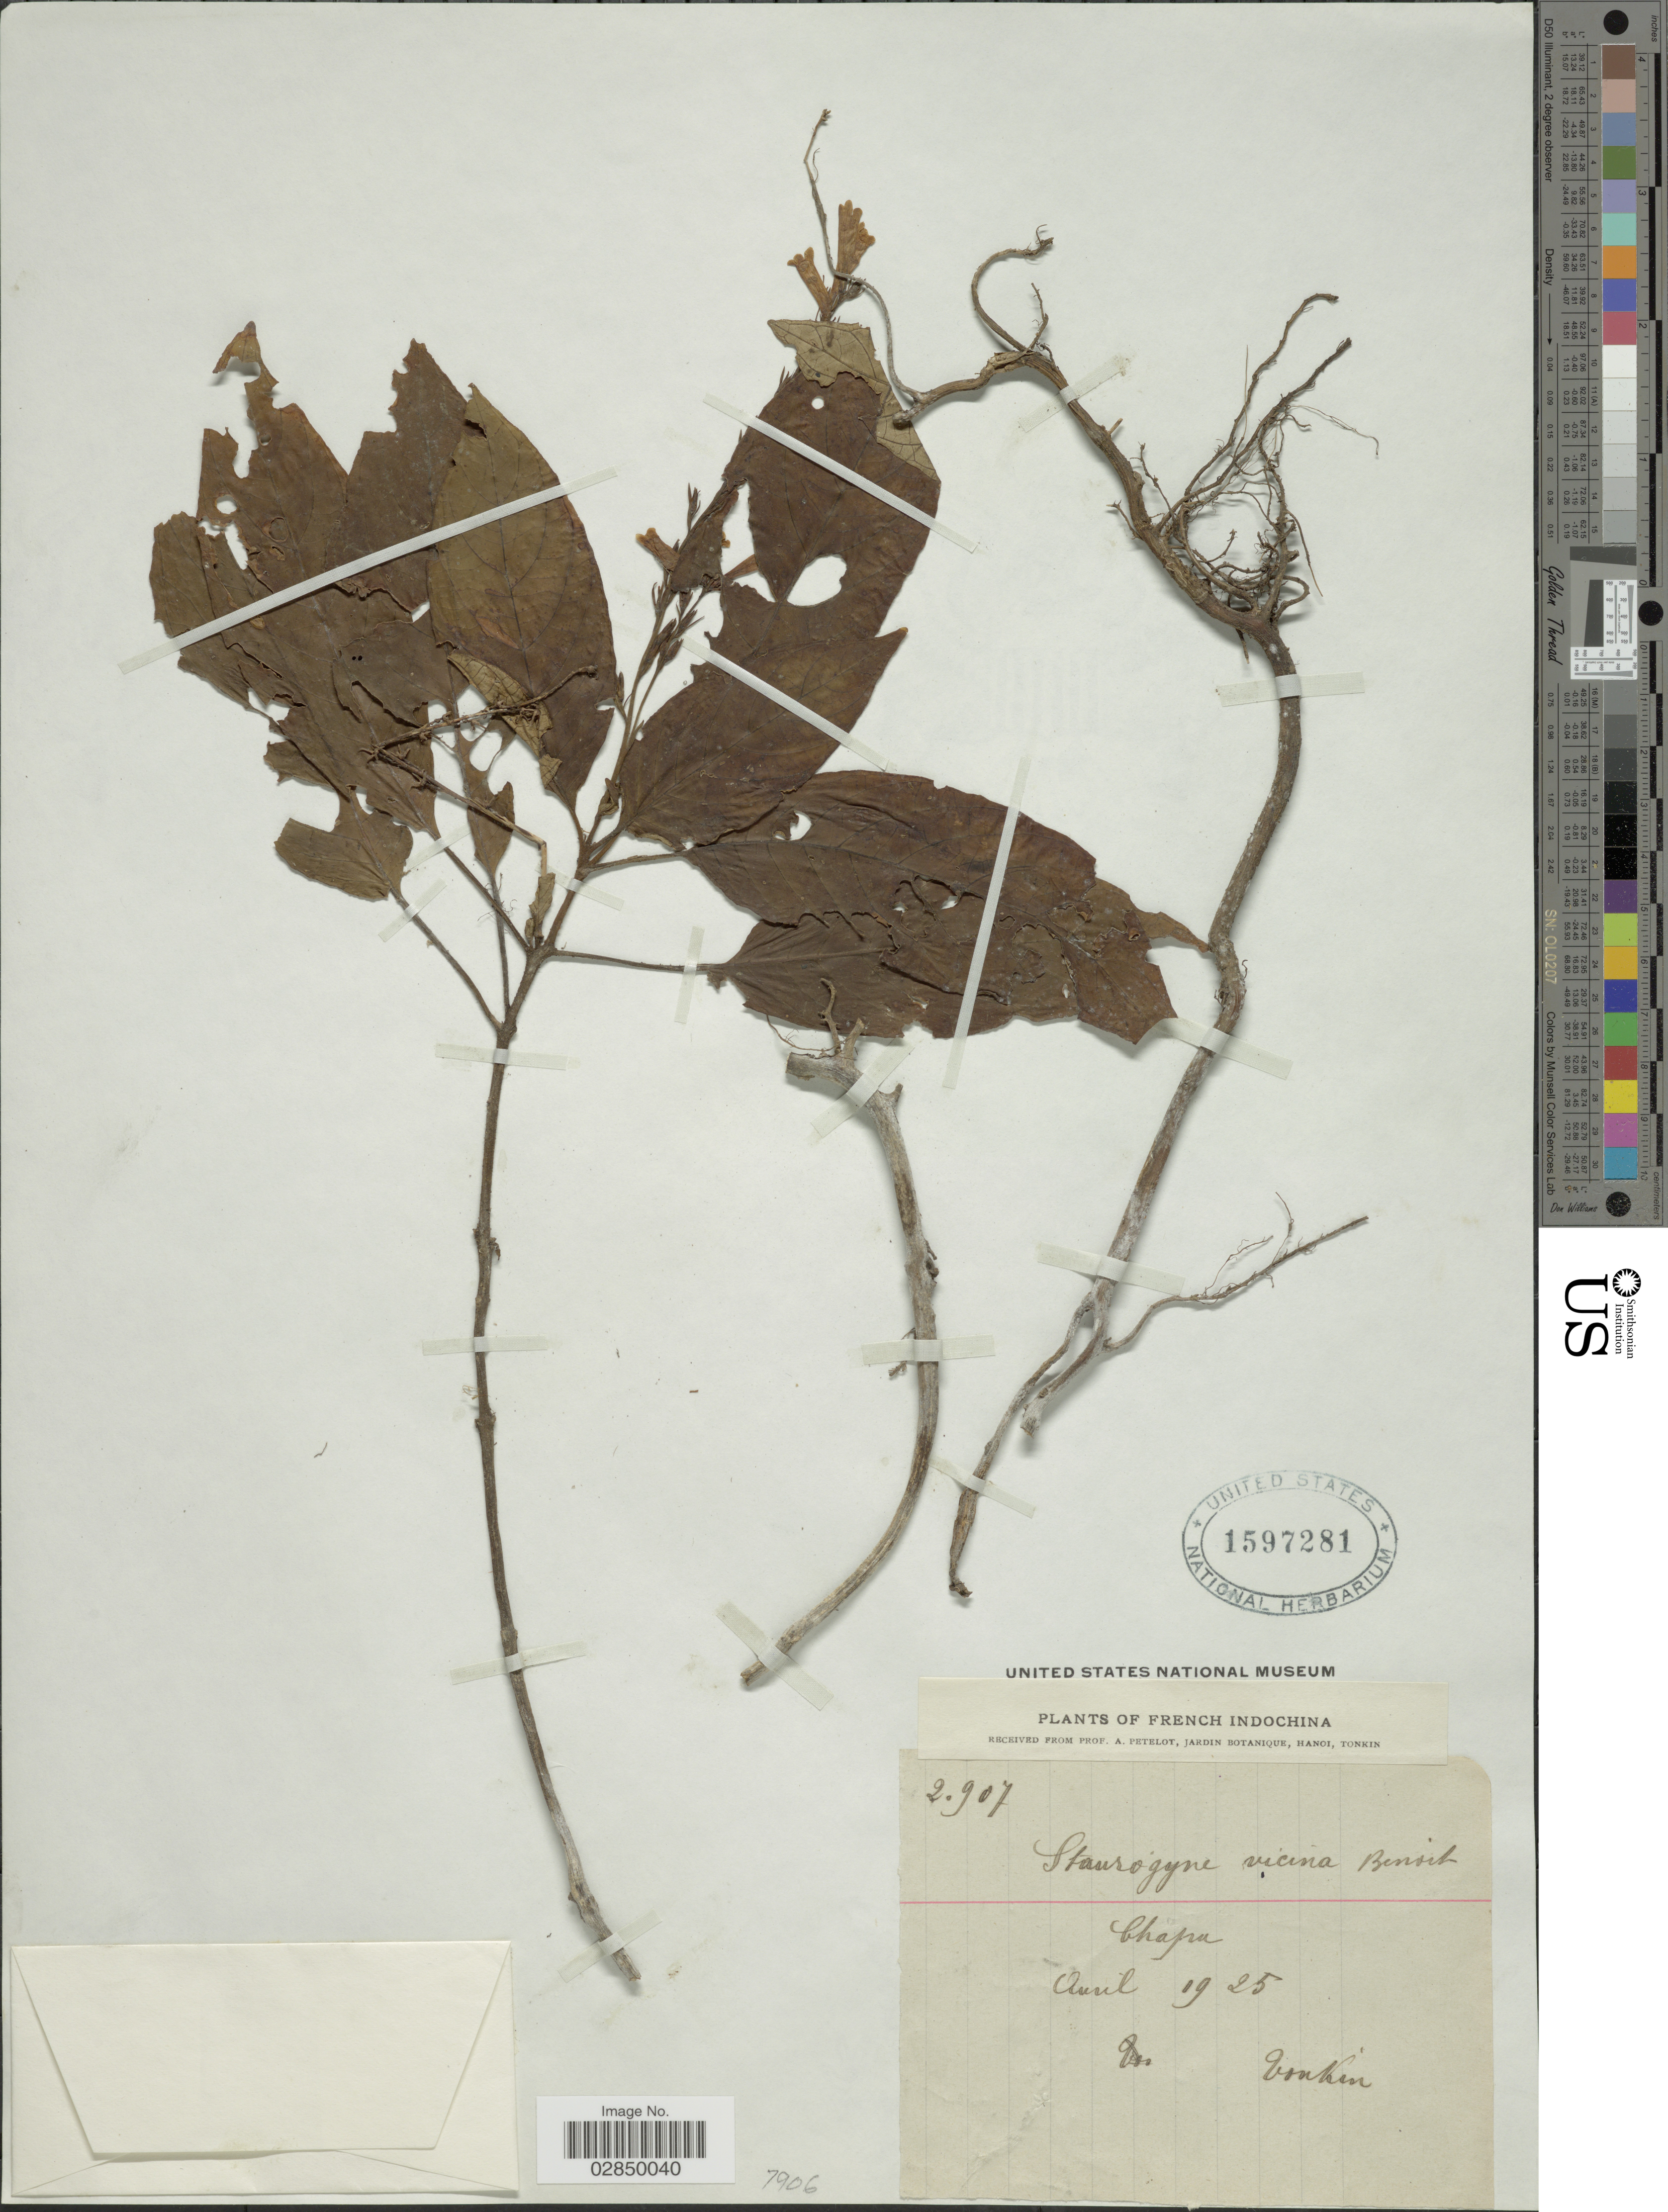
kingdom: Plantae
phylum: Tracheophyta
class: Magnoliopsida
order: Lamiales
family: Acanthaceae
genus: Staurogyne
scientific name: Staurogyne vicina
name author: Benoist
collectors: A. Petelot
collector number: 2907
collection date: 1925-04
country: Vietnam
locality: French Indochina. Tonkin. Chapa.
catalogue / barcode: US 1597281